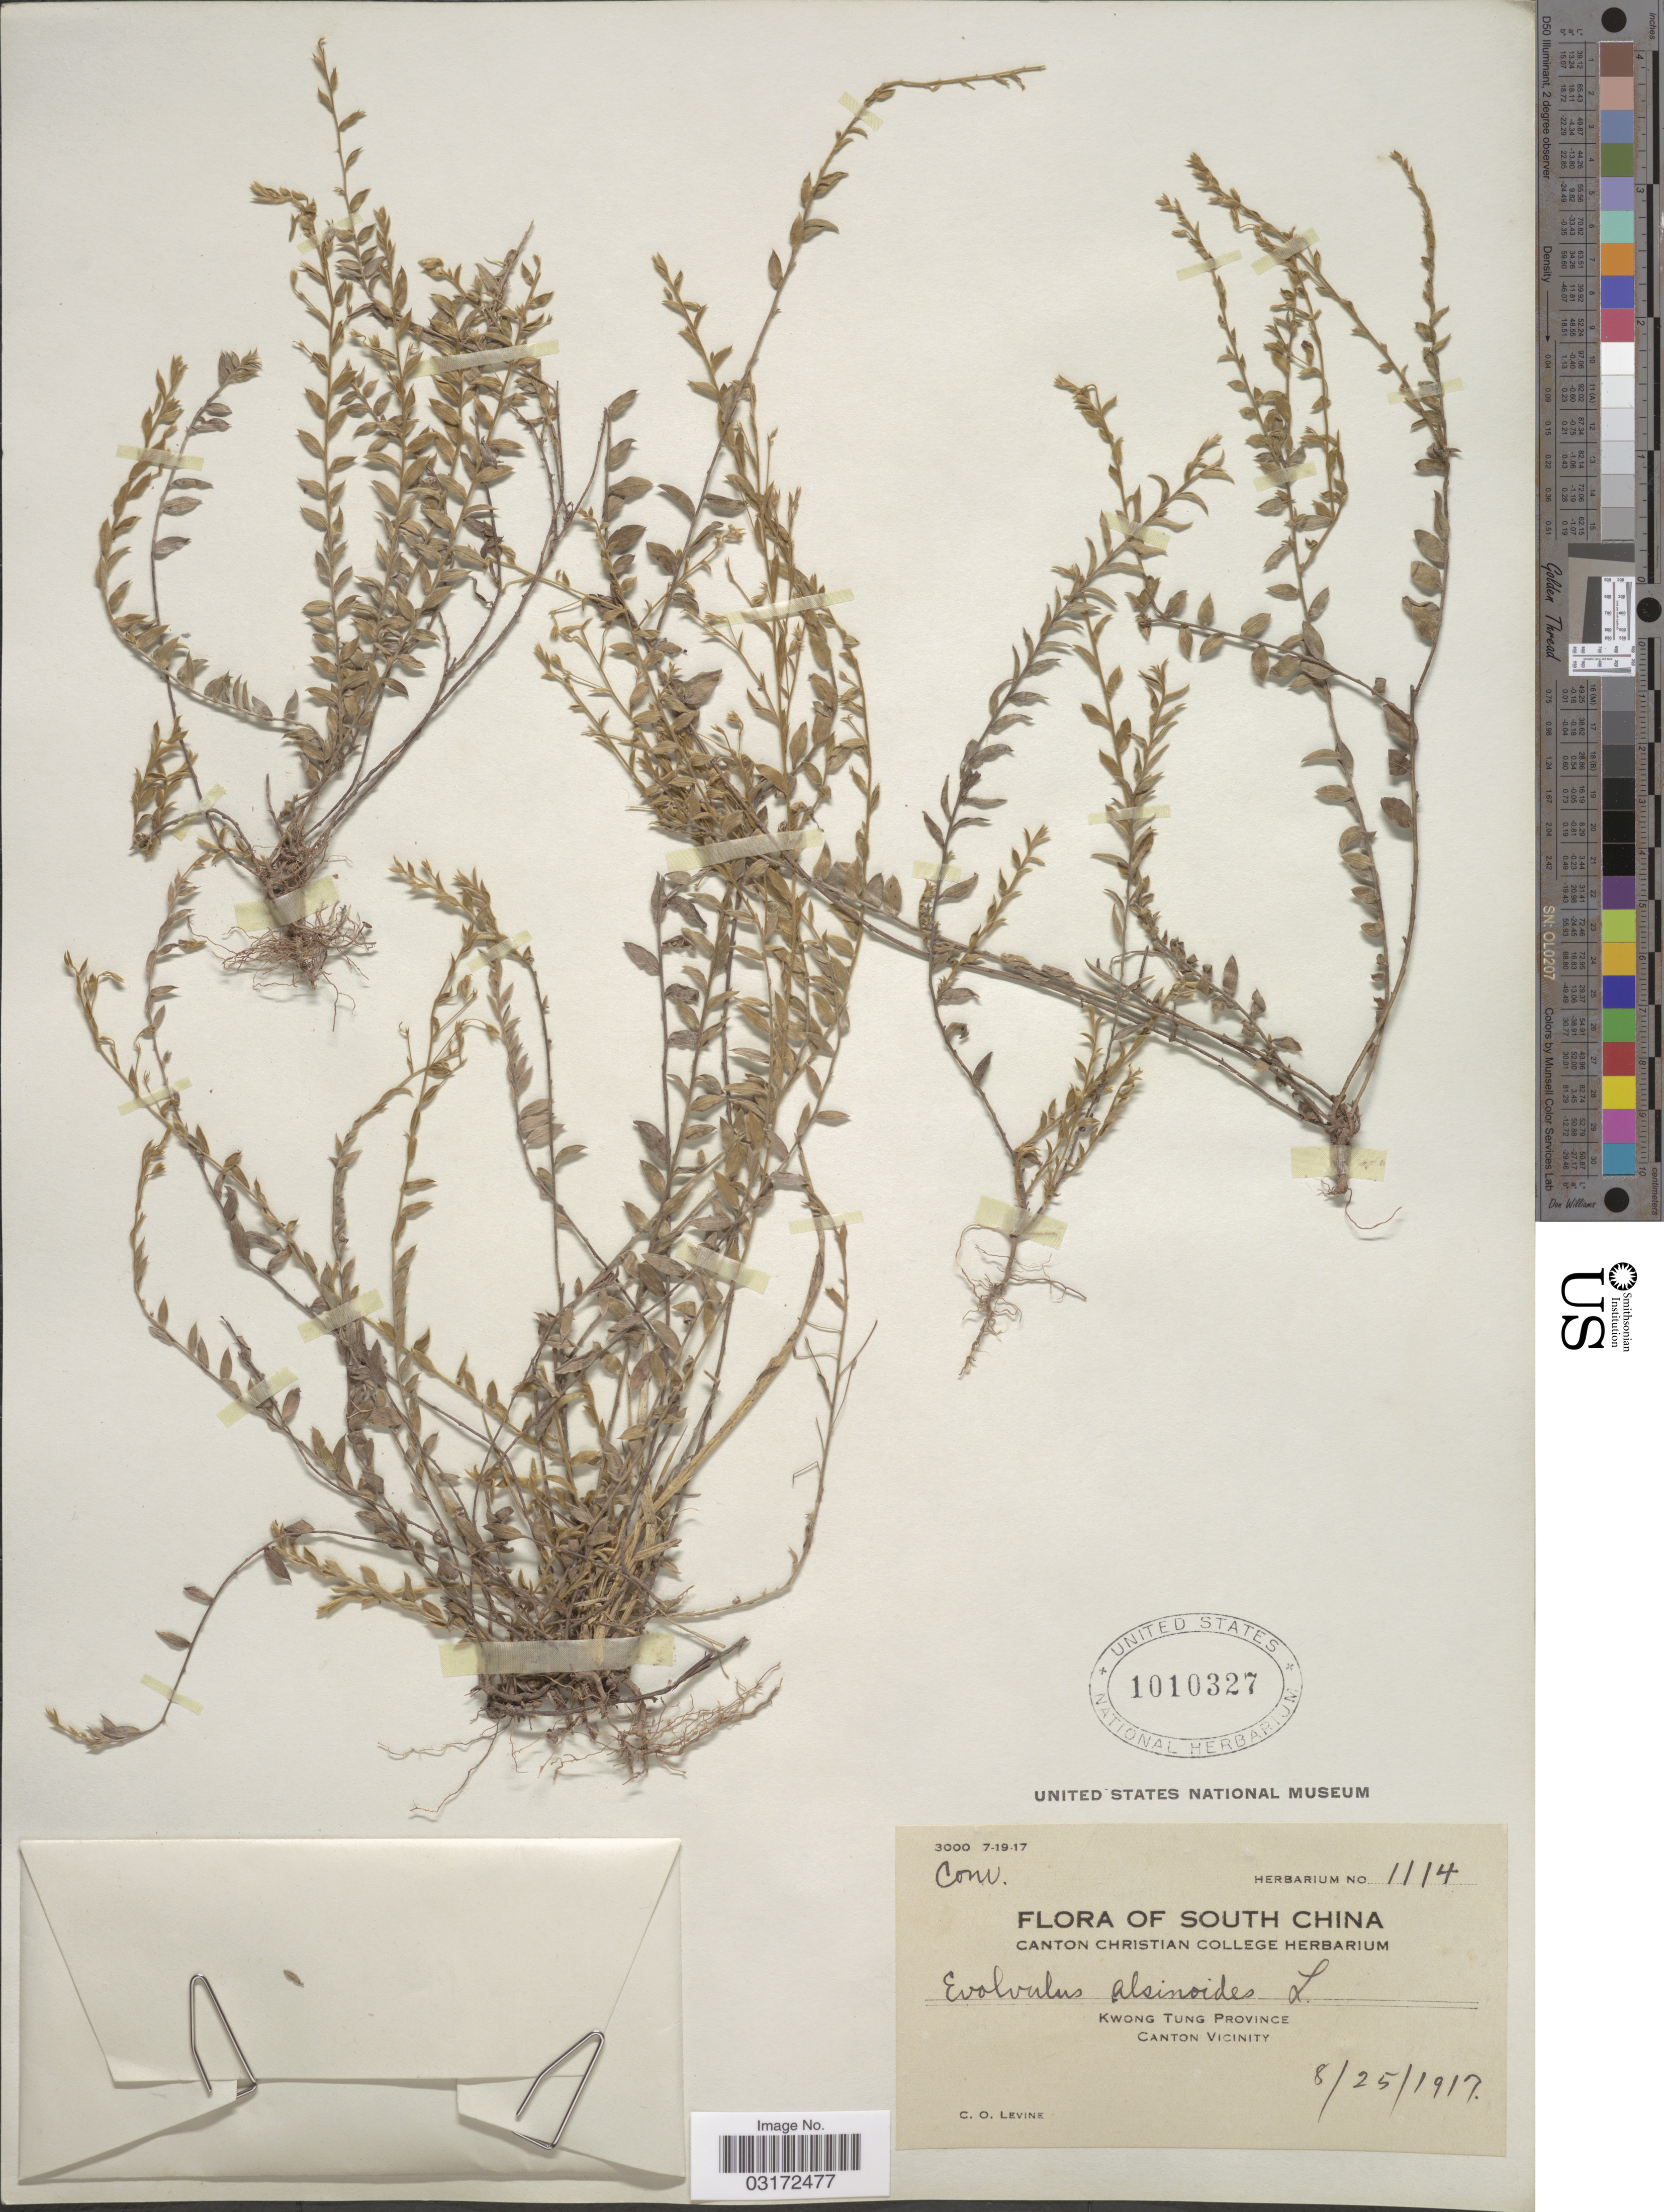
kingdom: Plantae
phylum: Tracheophyta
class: Magnoliopsida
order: Solanales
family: Convolvulaceae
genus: Evolvulus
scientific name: Evolvulus alsinoides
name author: (L.) L.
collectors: C. O. Levine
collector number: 1114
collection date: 1917-08-25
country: China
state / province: Guangdong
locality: South China. Kwong Tung Province. Canton Vicinity.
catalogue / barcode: US 1010327